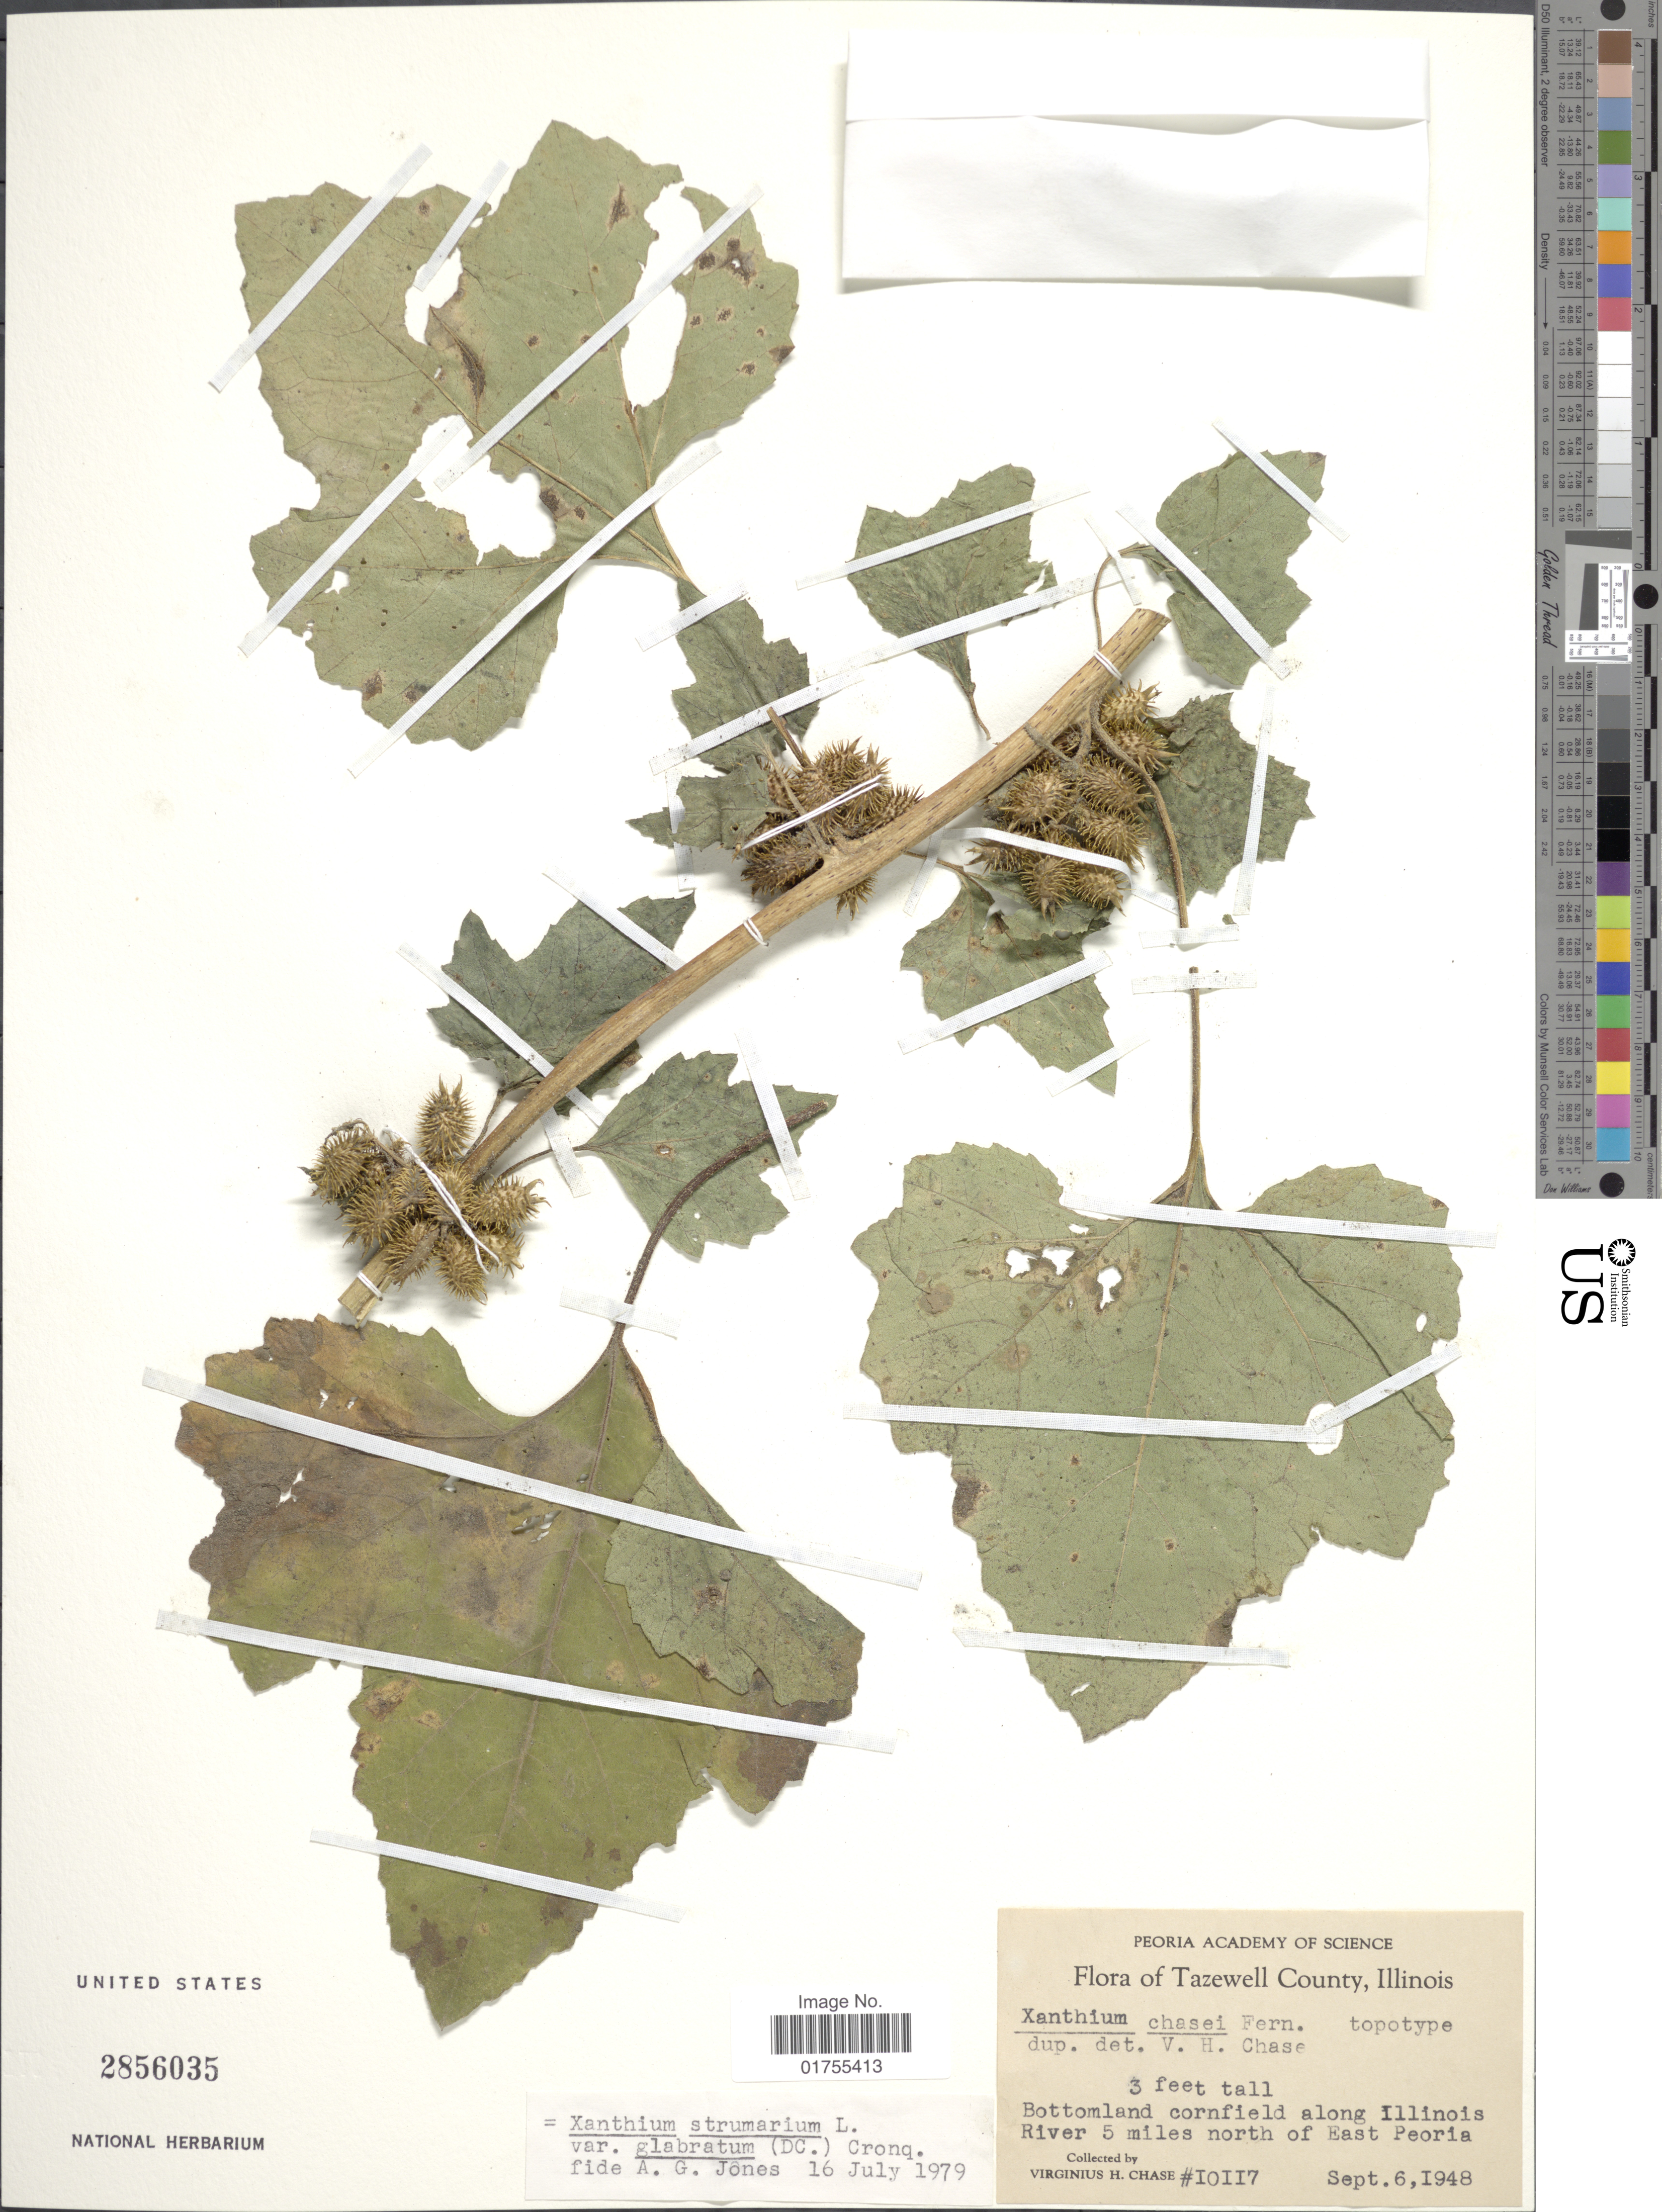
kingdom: Plantae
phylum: Tracheophyta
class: Magnoliopsida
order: Asterales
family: Asteraceae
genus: Xanthium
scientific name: Xanthium strumarium var. glabratum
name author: Mill.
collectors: V. H. Chase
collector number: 10117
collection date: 1948-09-06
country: United States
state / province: Illinois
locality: Tazewell County, Bottomland cornfield along Illinois River 5 miles north of East Peoria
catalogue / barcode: US 2856035